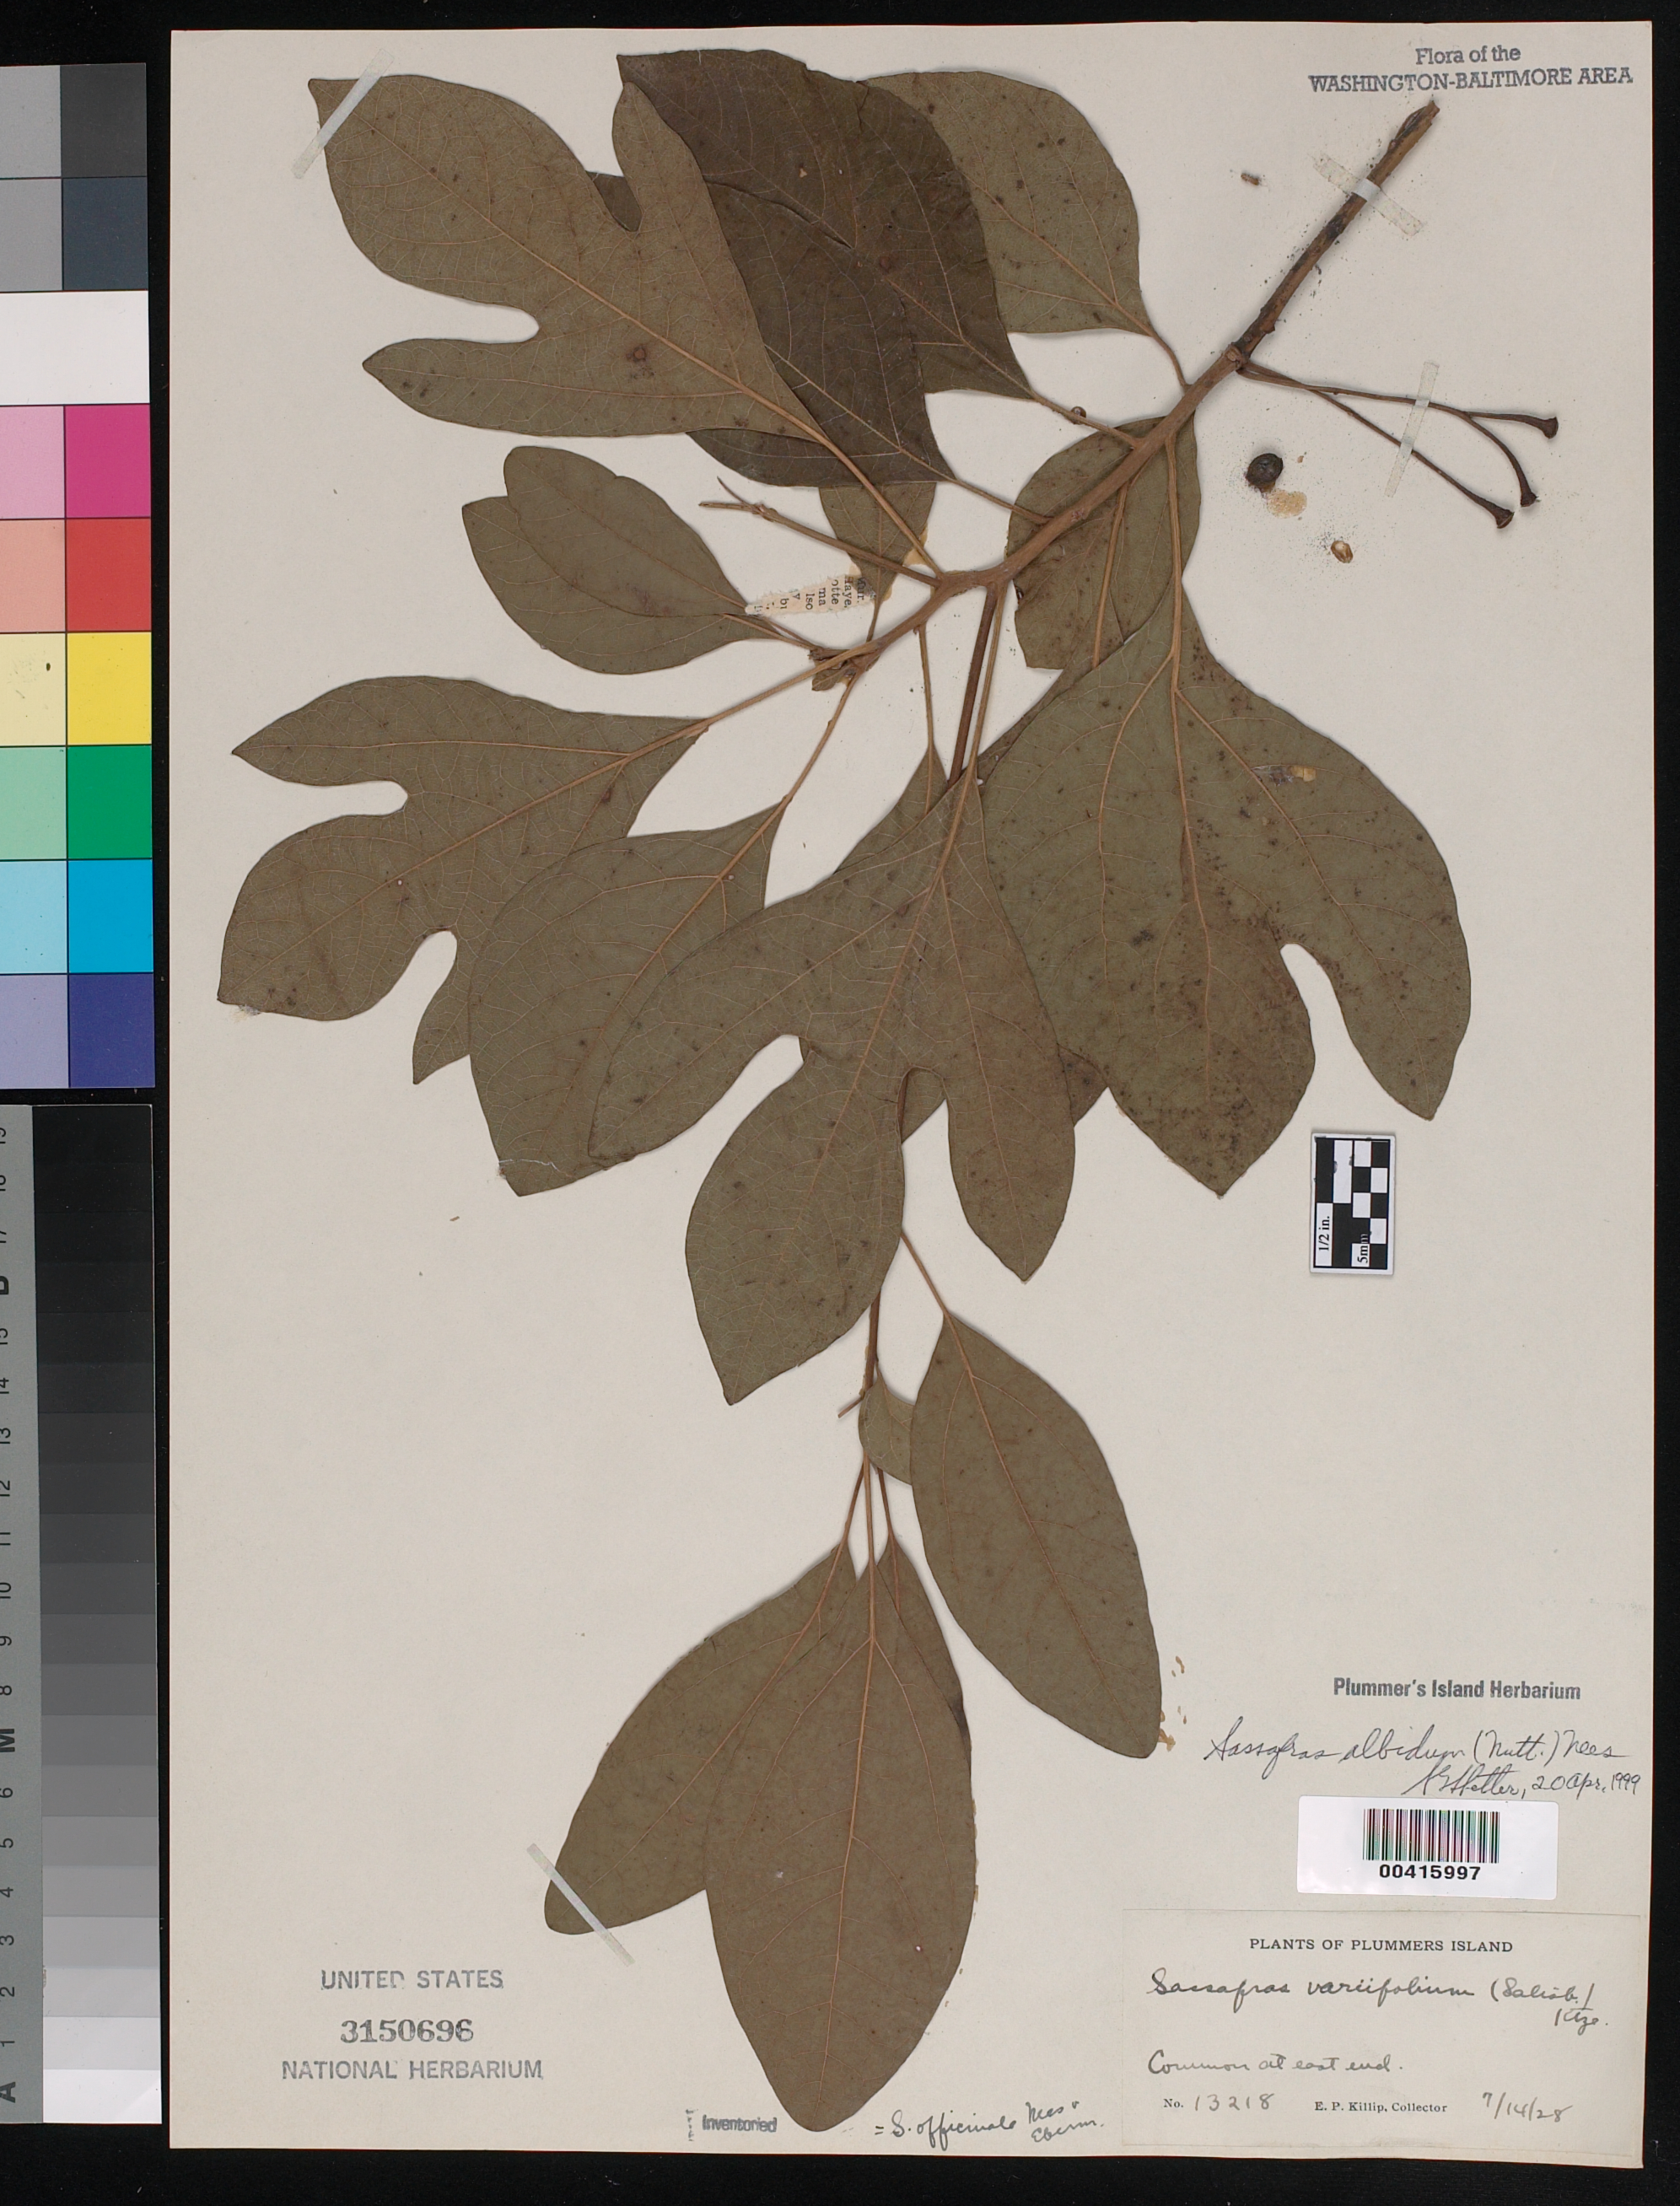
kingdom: Plantae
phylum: Tracheophyta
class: Magnoliopsida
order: Laurales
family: Lauraceae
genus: Sassafras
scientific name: Sassafras albidum var. molle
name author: Fernald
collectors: E. P. Killip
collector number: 13218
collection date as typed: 14 Jul 1928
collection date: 1928-07-14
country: United States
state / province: Maryland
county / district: Montgomery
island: Plummers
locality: Plummer's Island; at east end C. & O. Canal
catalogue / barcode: US 3150696